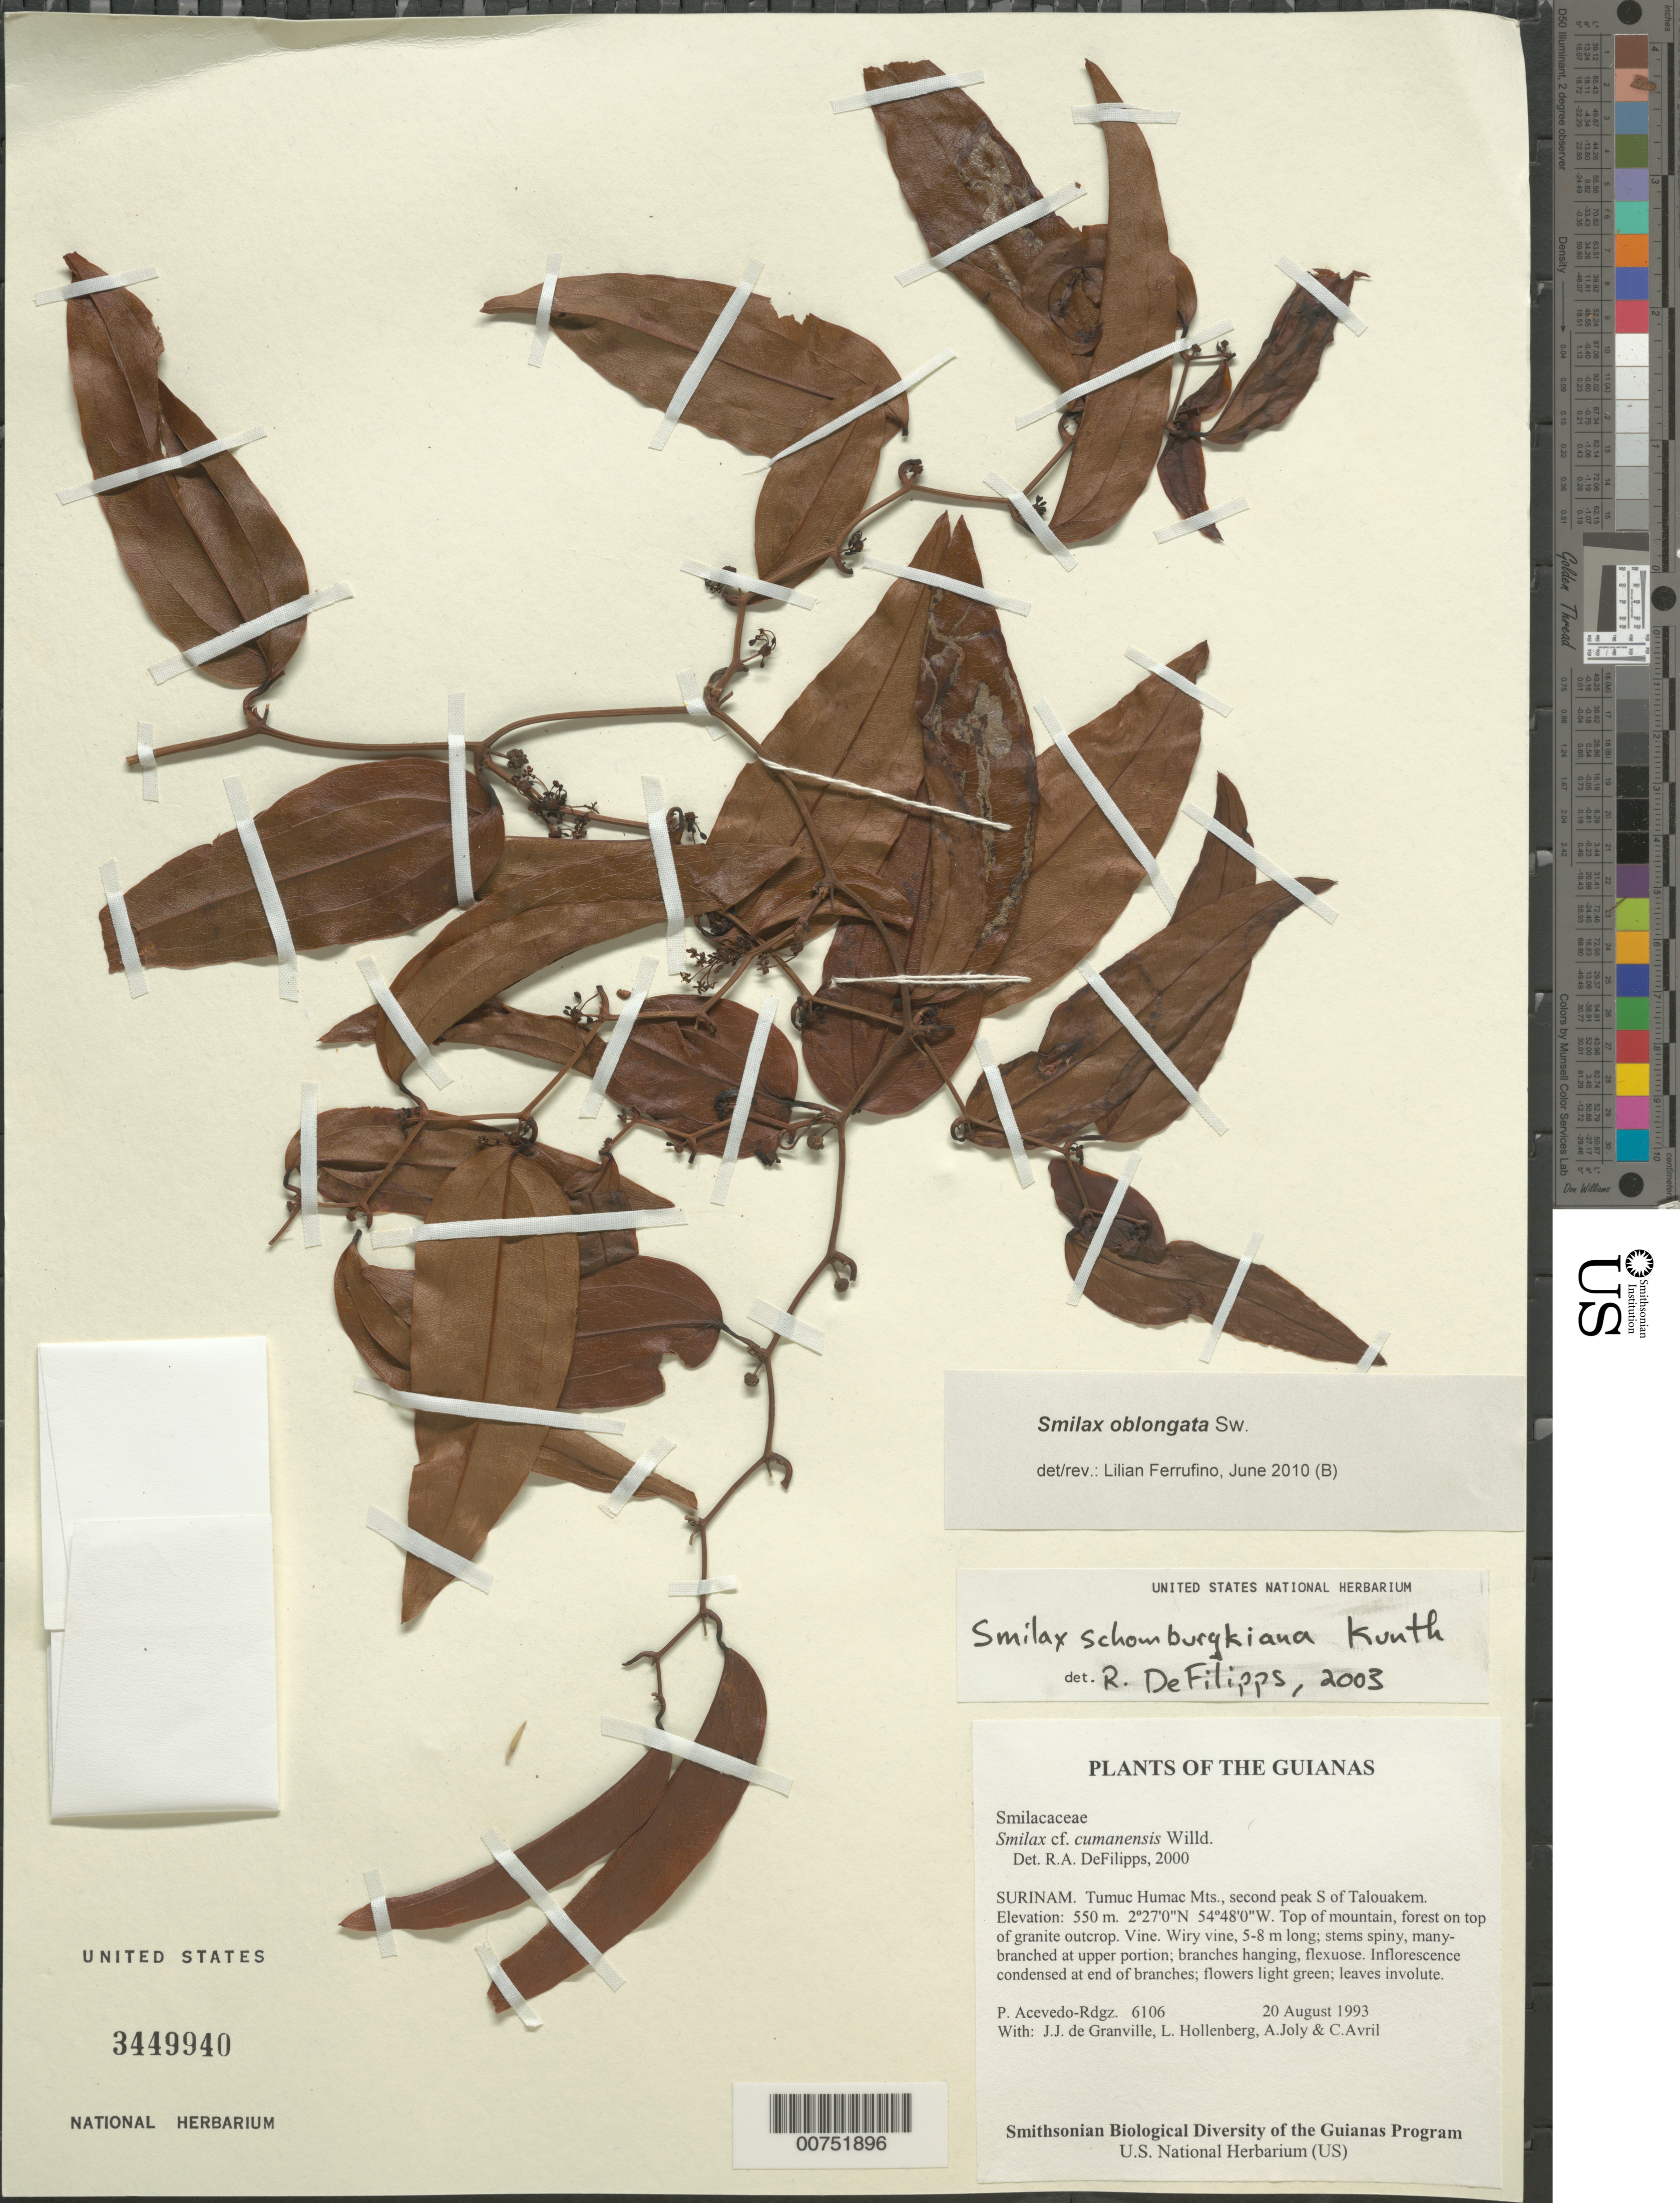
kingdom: Plantae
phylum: Tracheophyta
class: Liliopsida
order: Liliales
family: Smilacaceae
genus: Smilax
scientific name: Smilax schomburgkiana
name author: Kunth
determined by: DeFilipps, R. A.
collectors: P. Acevedo-Rodr., J.-J. de Granville, A. Joly & A. Boyer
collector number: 6106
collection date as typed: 20 Aug 1993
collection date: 1993-08-20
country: Suriname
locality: Tumuc Humac Mts., second peak S of Talouakem.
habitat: Top of mountain, edge of forest on top of granite outcrop.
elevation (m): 550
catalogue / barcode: US 3449940